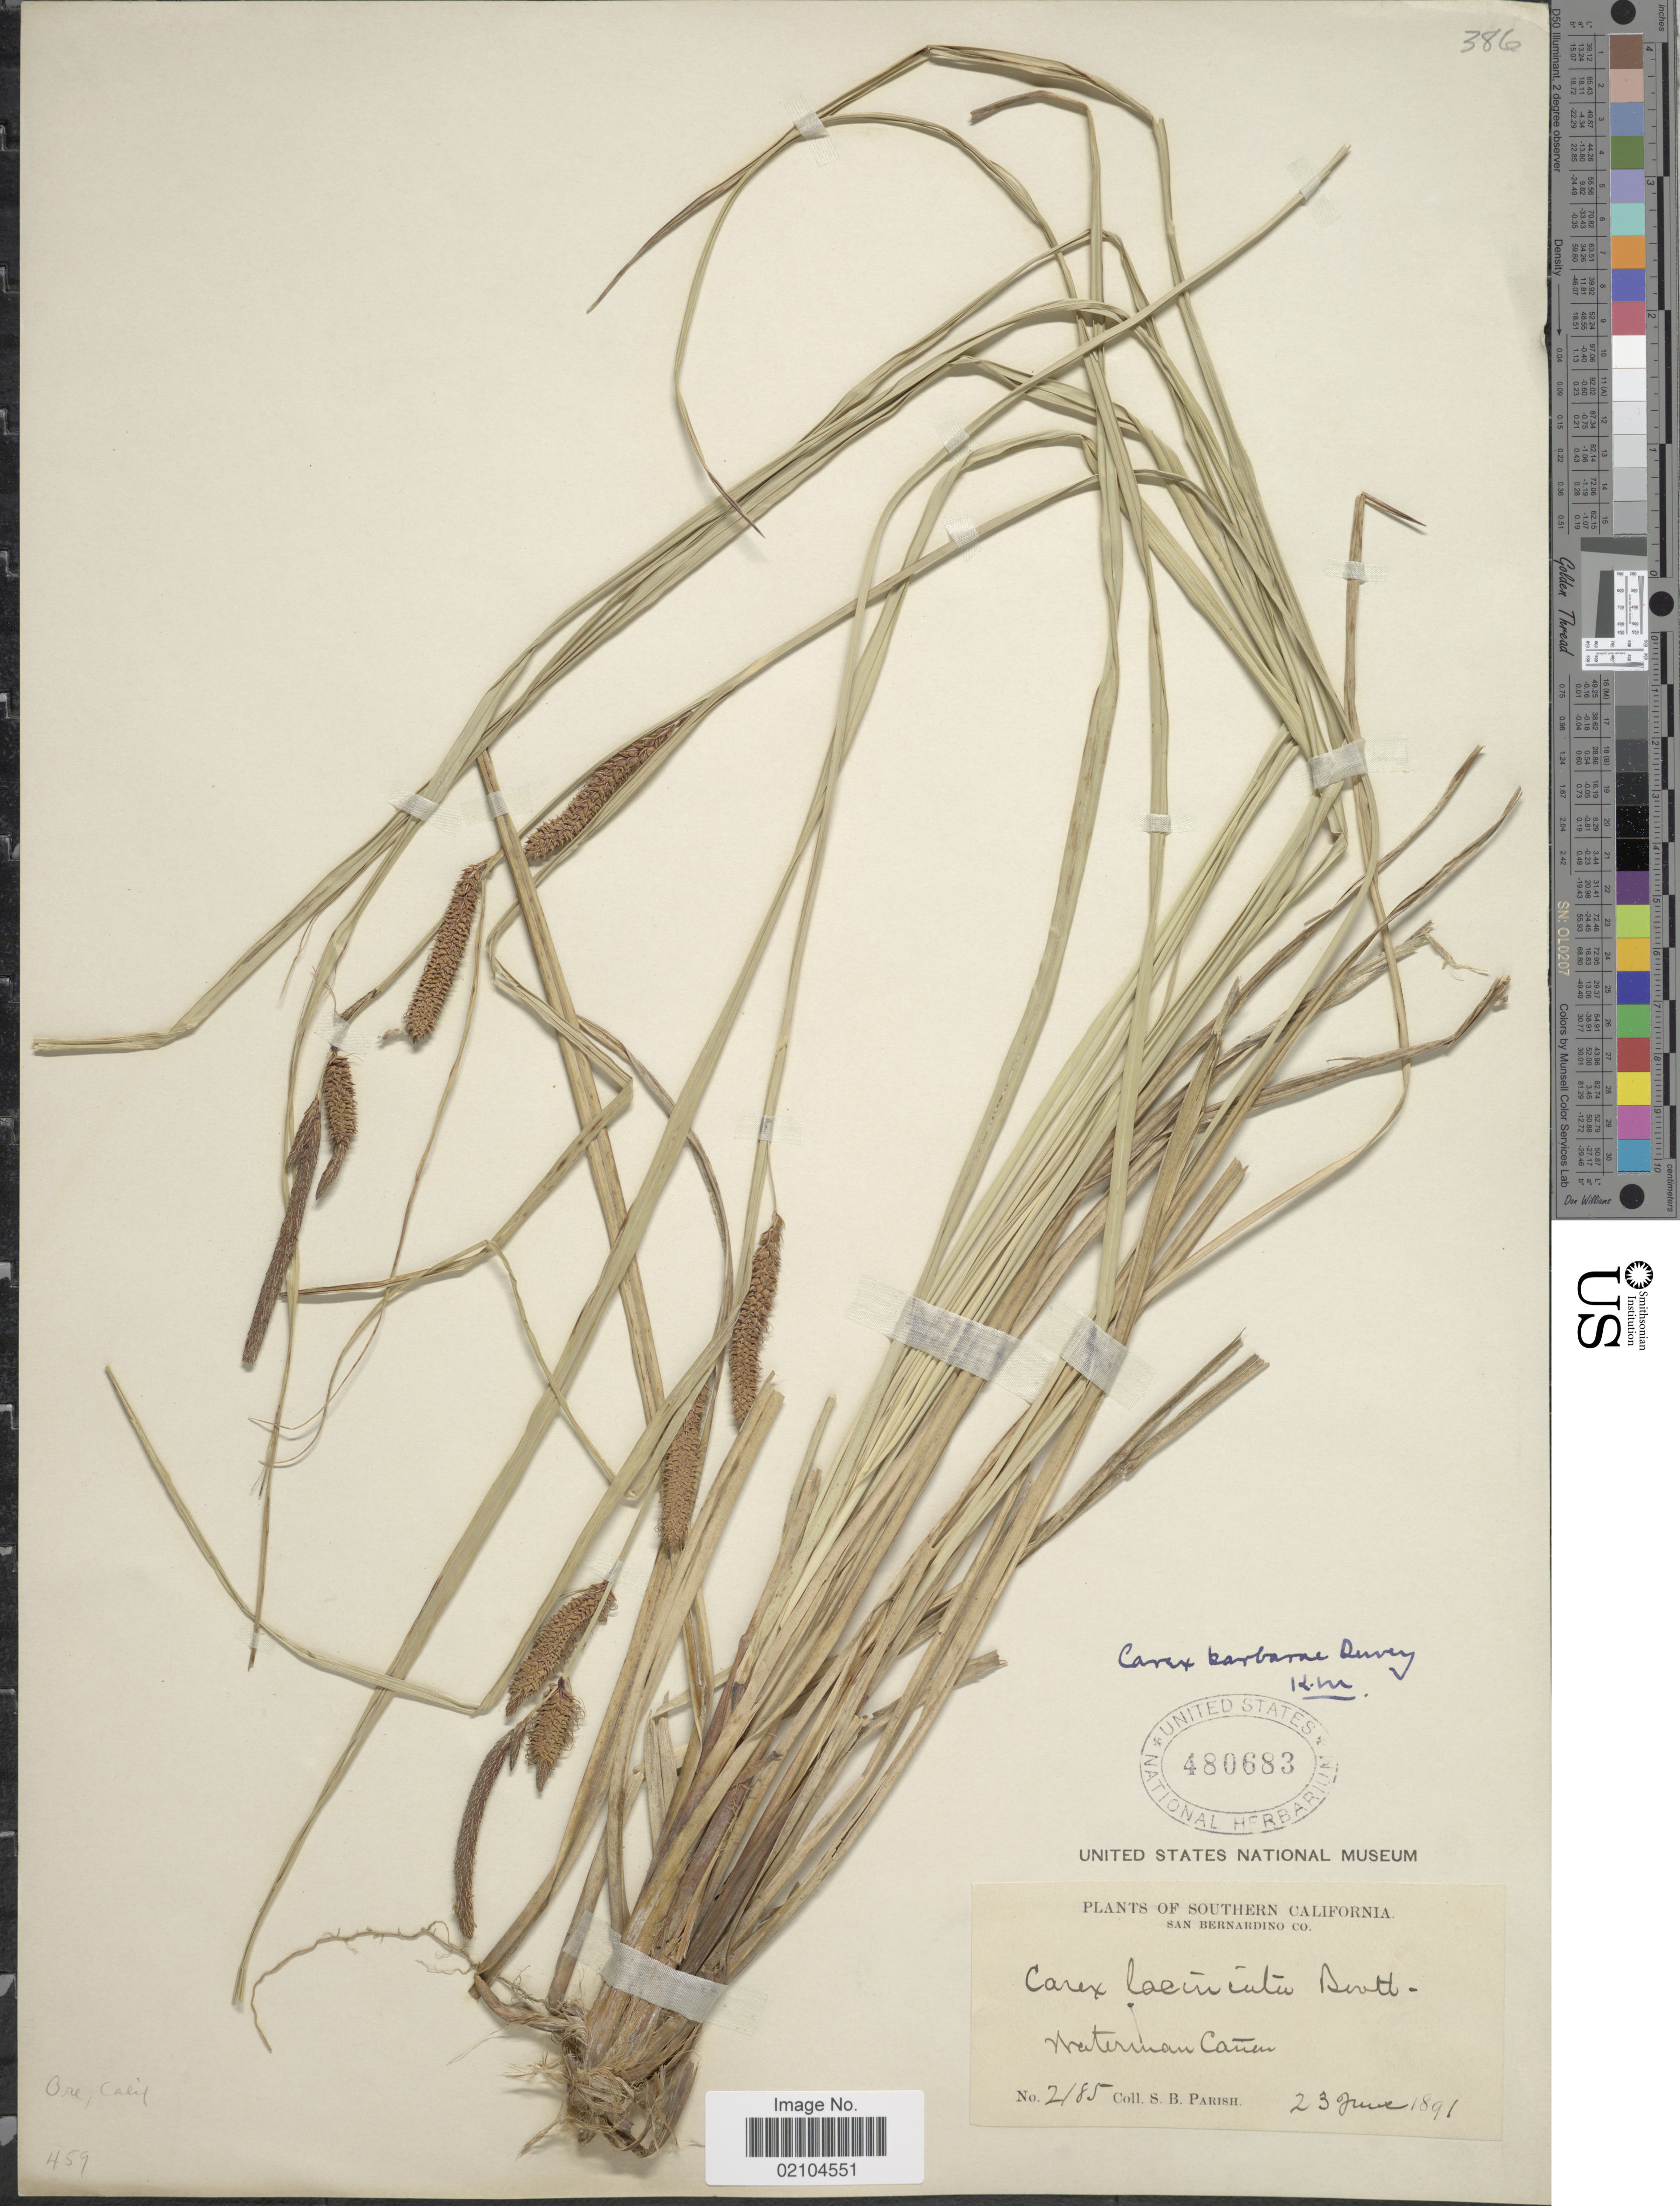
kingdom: Plantae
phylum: Tracheophyta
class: Liliopsida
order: Poales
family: Cyperaceae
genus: Carex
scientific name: Carex barbarae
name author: Dewey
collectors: S. B. Parish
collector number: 2185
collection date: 1891-06-23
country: United States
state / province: California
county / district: San Bernardino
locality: Southern California, San Bernardino Co., Waterman Canon.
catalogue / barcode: US 480683